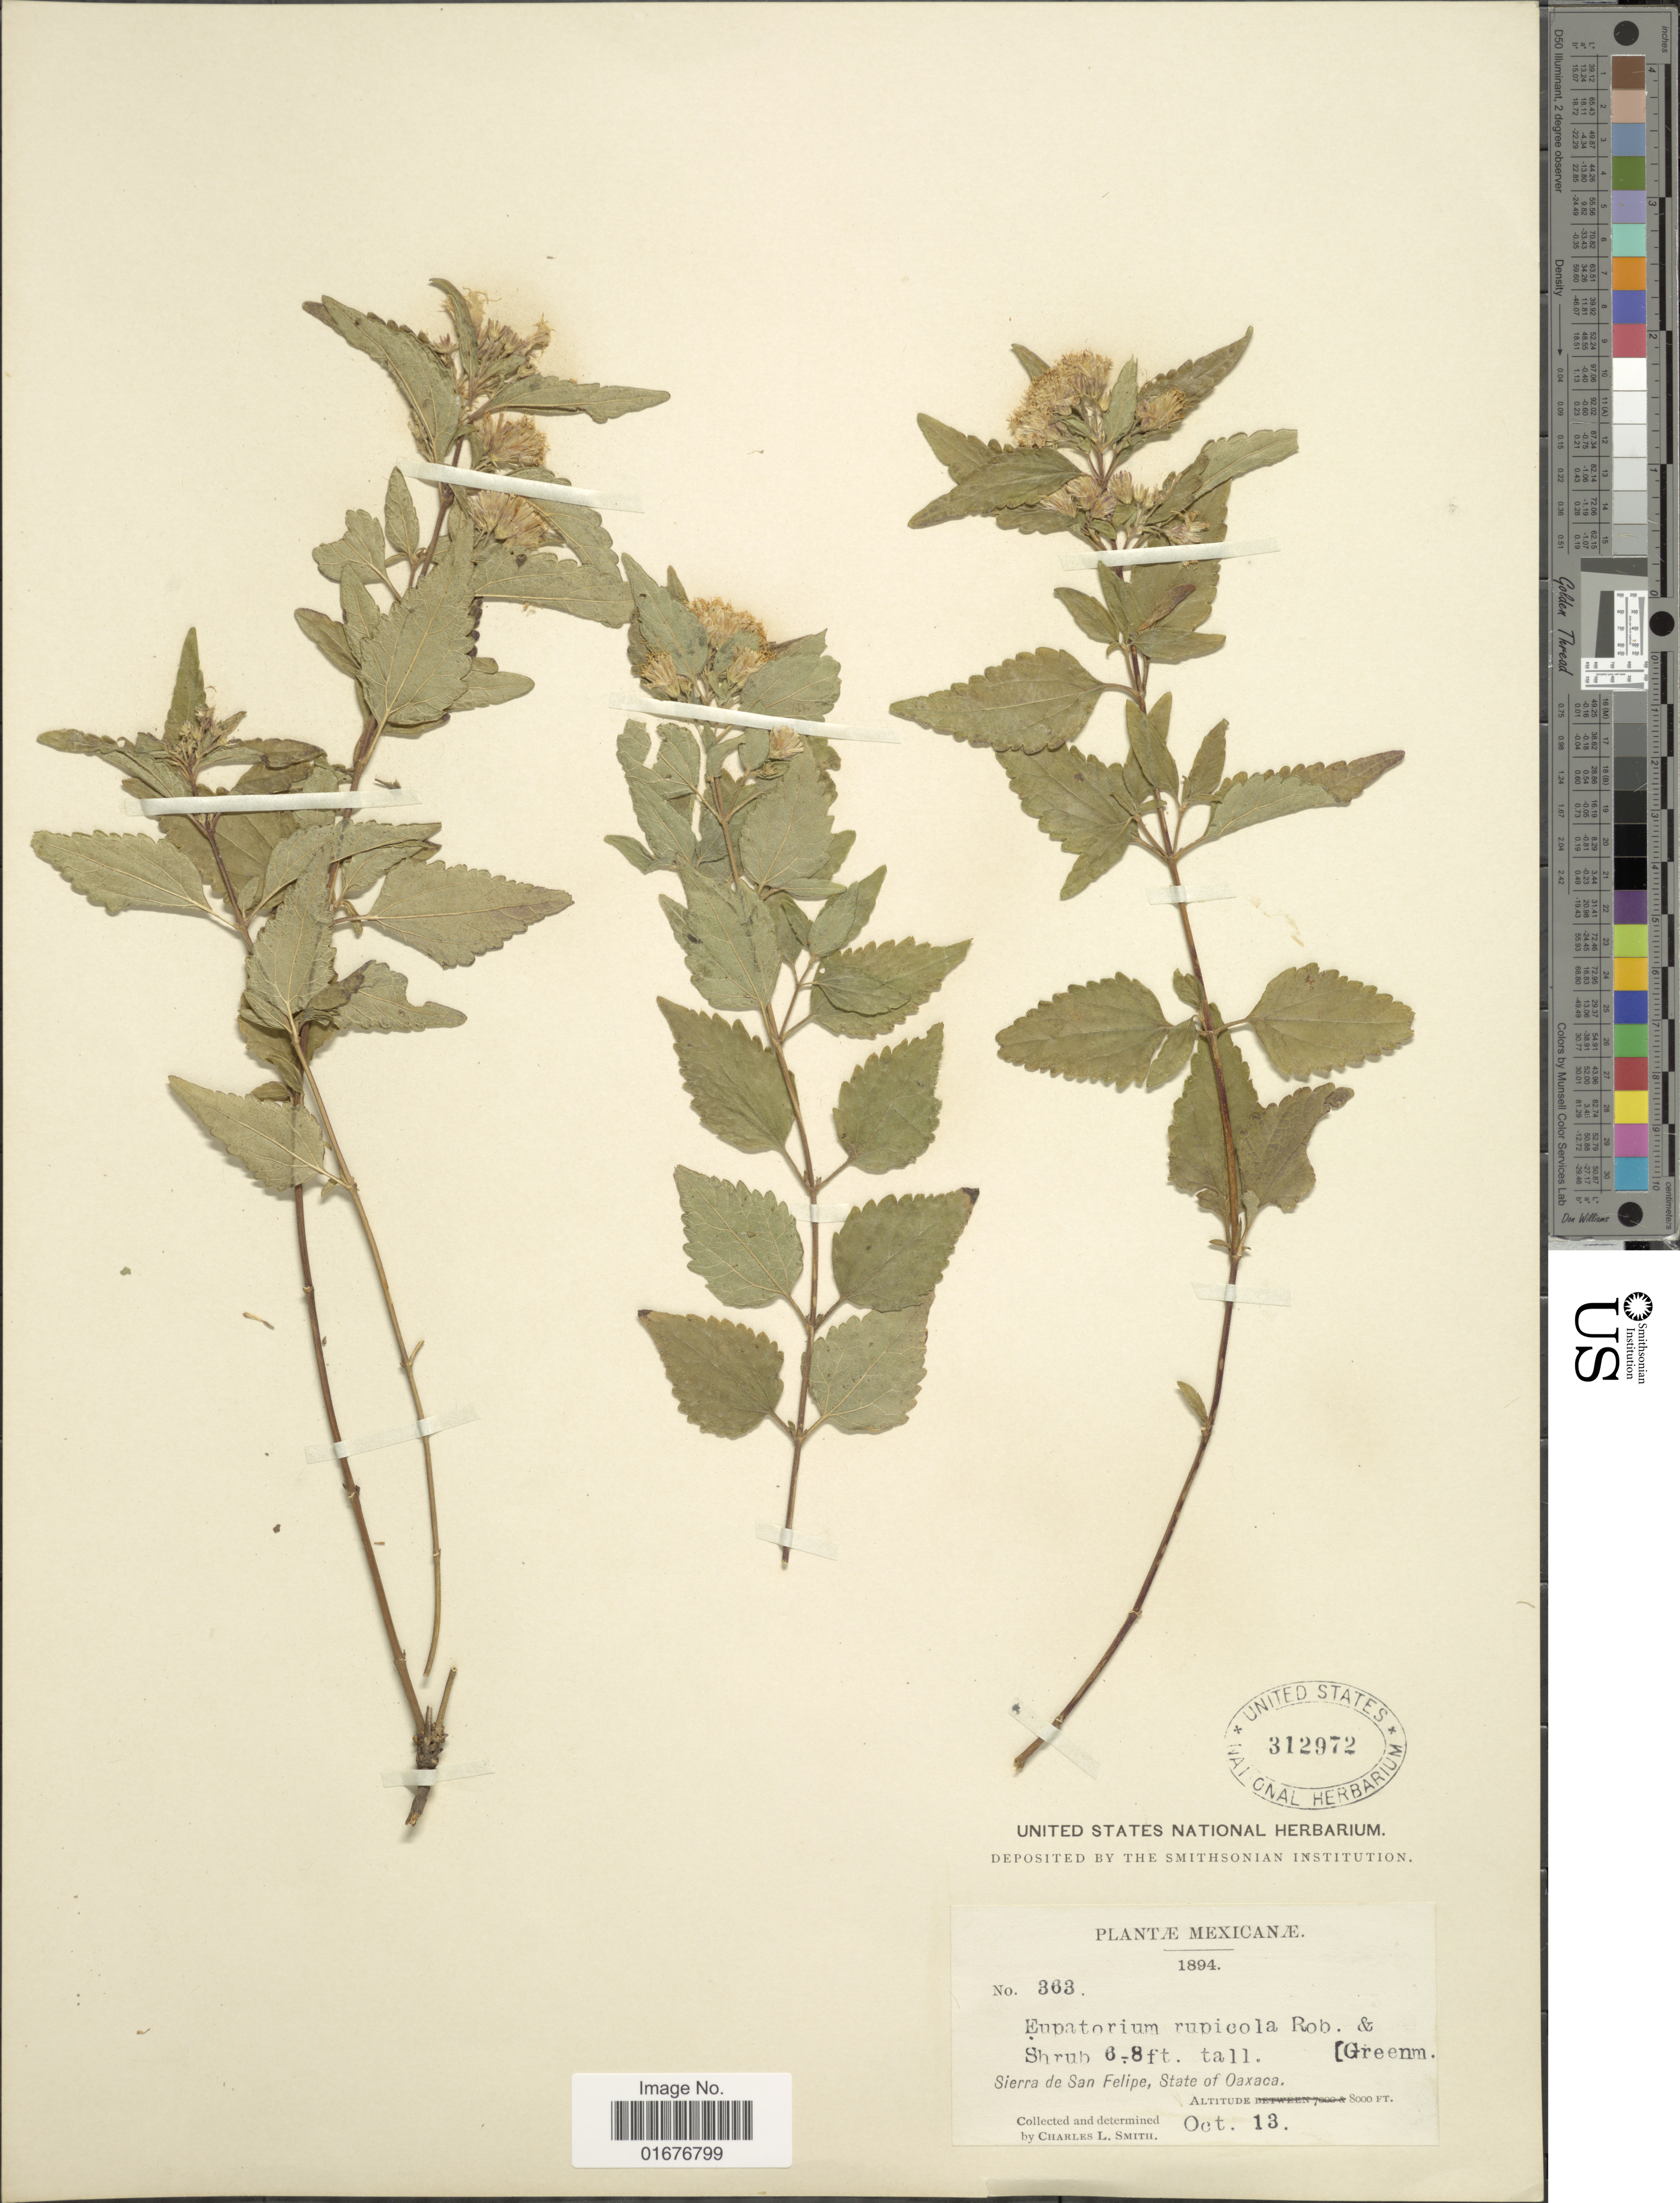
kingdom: Plantae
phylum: Tracheophyta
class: Magnoliopsida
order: Asterales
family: Asteraceae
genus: Ageratina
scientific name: Ageratina rupicola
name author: (B.L. Rob. & Greenm.) R.M. King & H. Rob.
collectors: C. L. Smith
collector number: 363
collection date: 1894-10-13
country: Mexico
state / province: Oaxaca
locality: Sierra de San Felipe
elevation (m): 2438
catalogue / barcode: US 312972